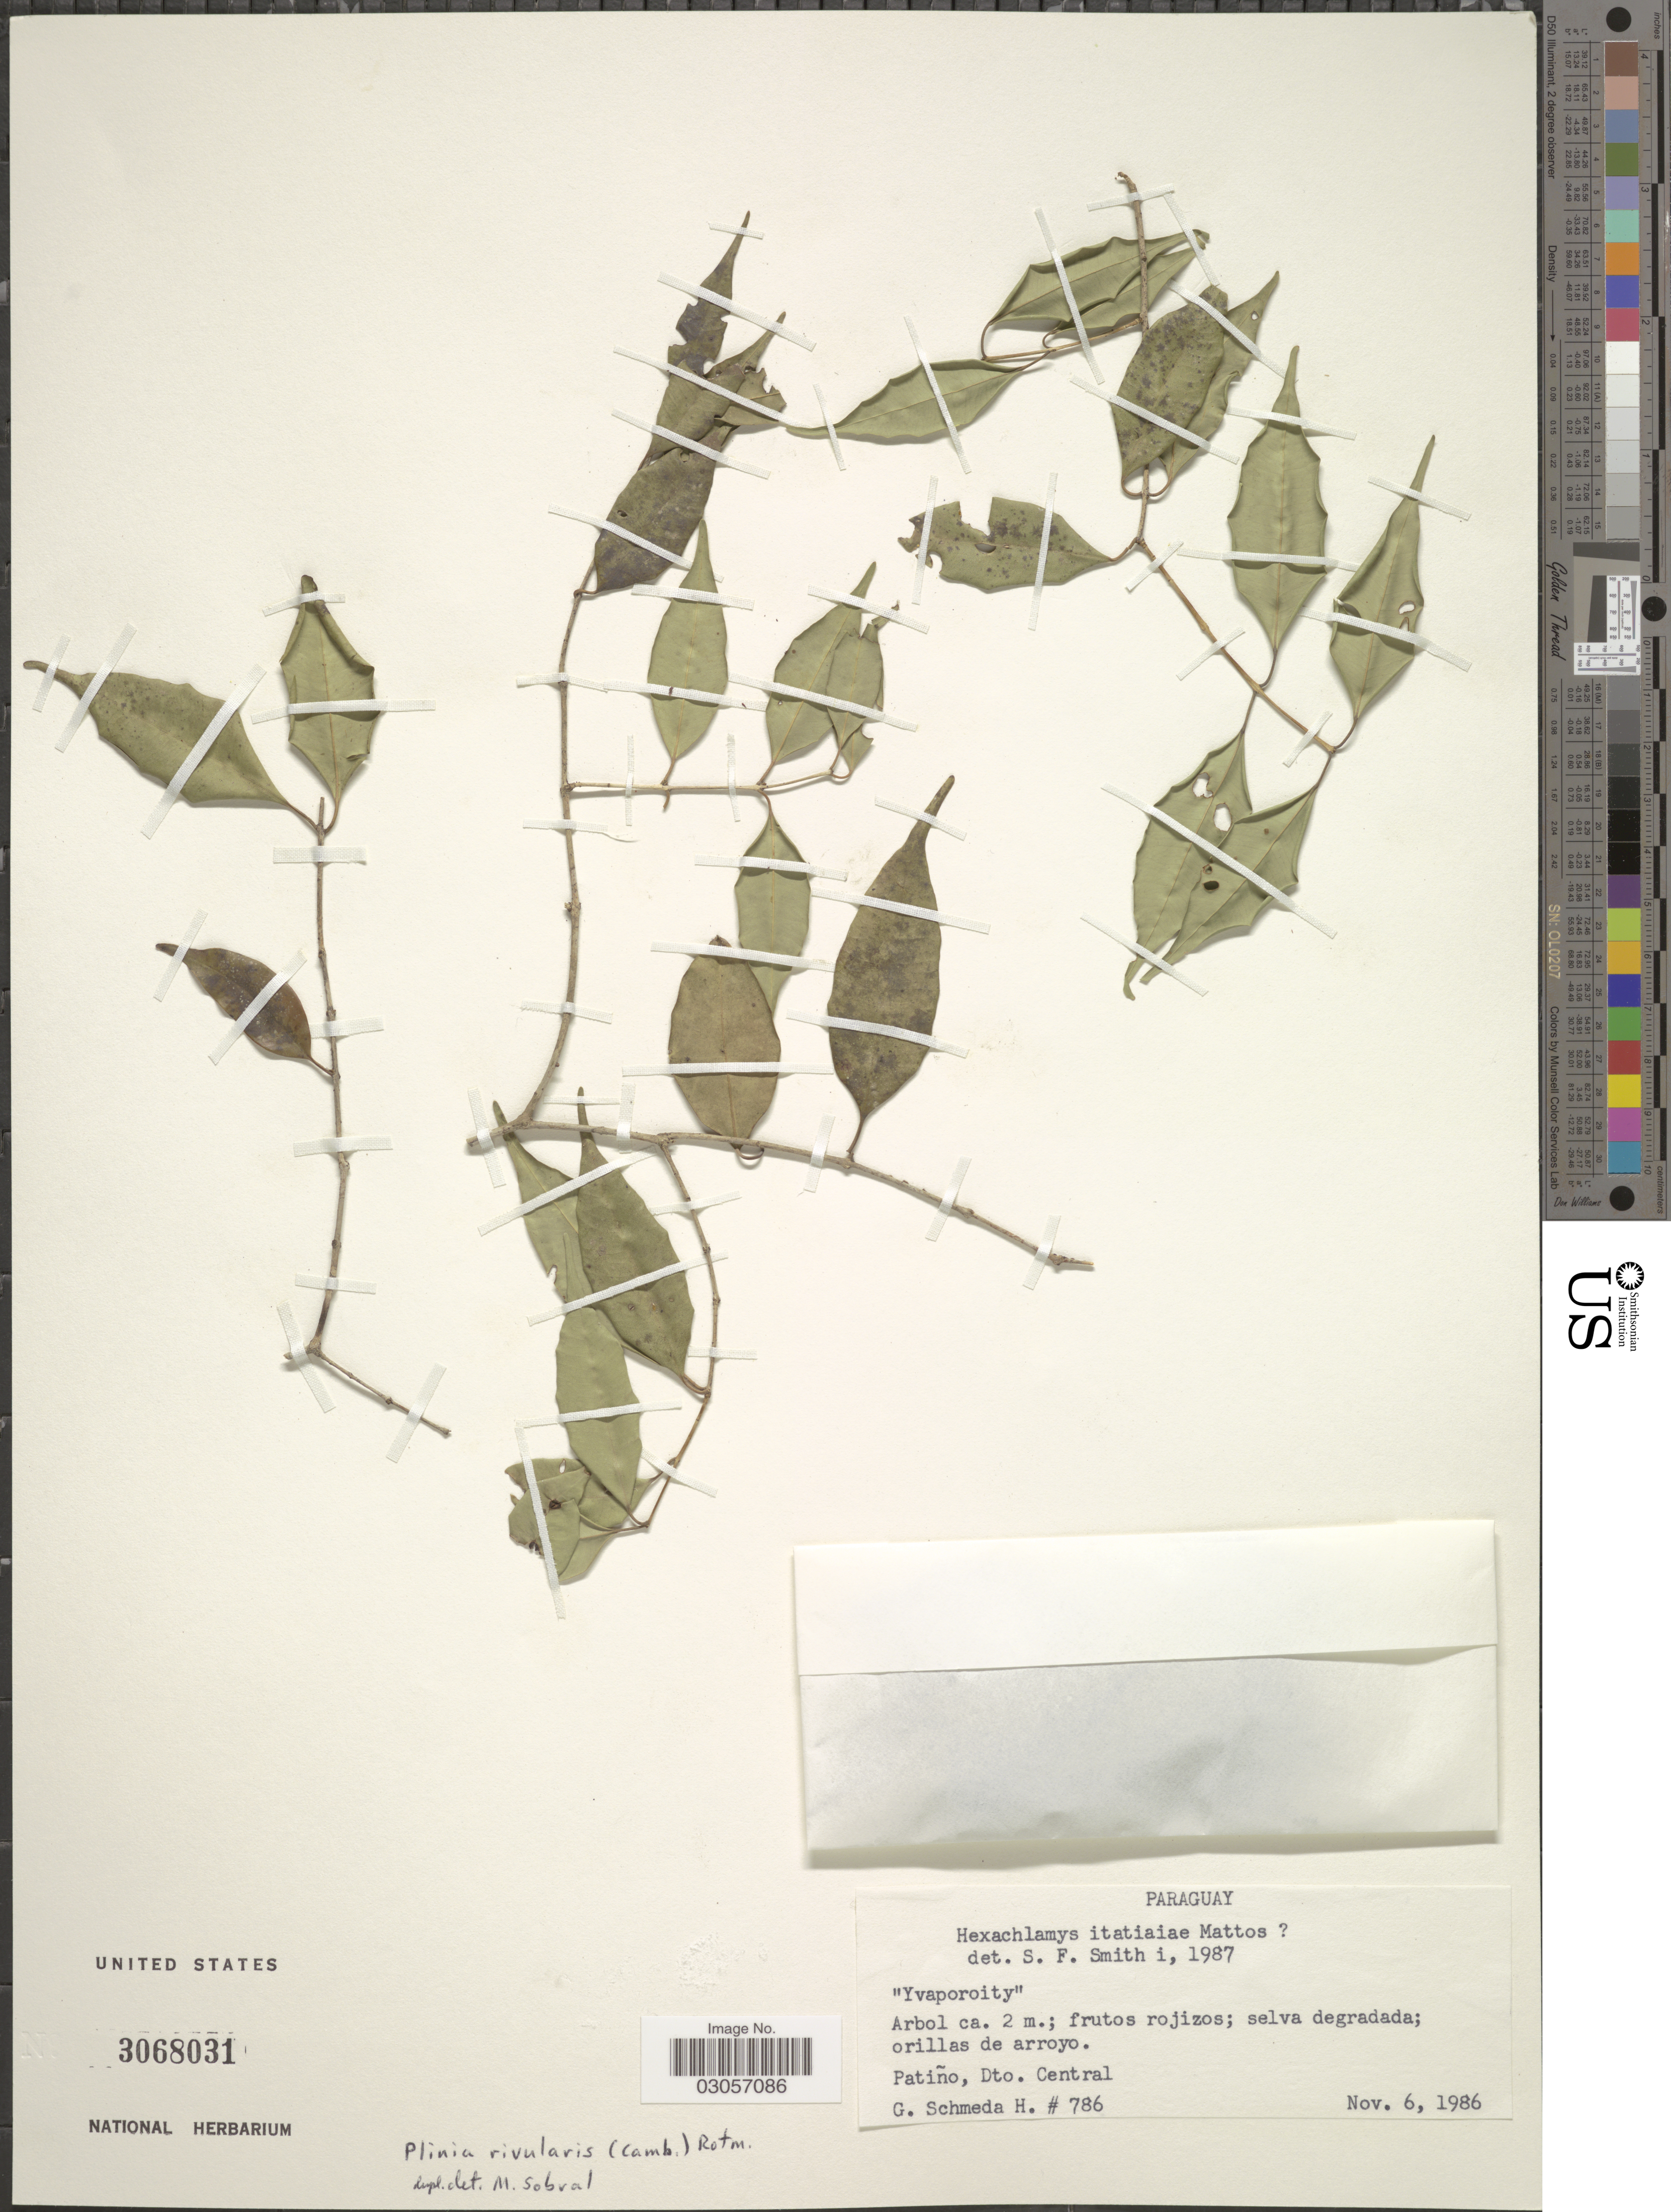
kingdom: Plantae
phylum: Tracheophyta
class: Magnoliopsida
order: Myrtales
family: Myrtaceae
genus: Plinia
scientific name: Plinia rivularis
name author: (Cambess.) Rotman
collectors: G. Schmeda H.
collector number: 786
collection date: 1986-11-06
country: Paraguay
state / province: Central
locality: Patiño, Dto. Central.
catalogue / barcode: US 3068031